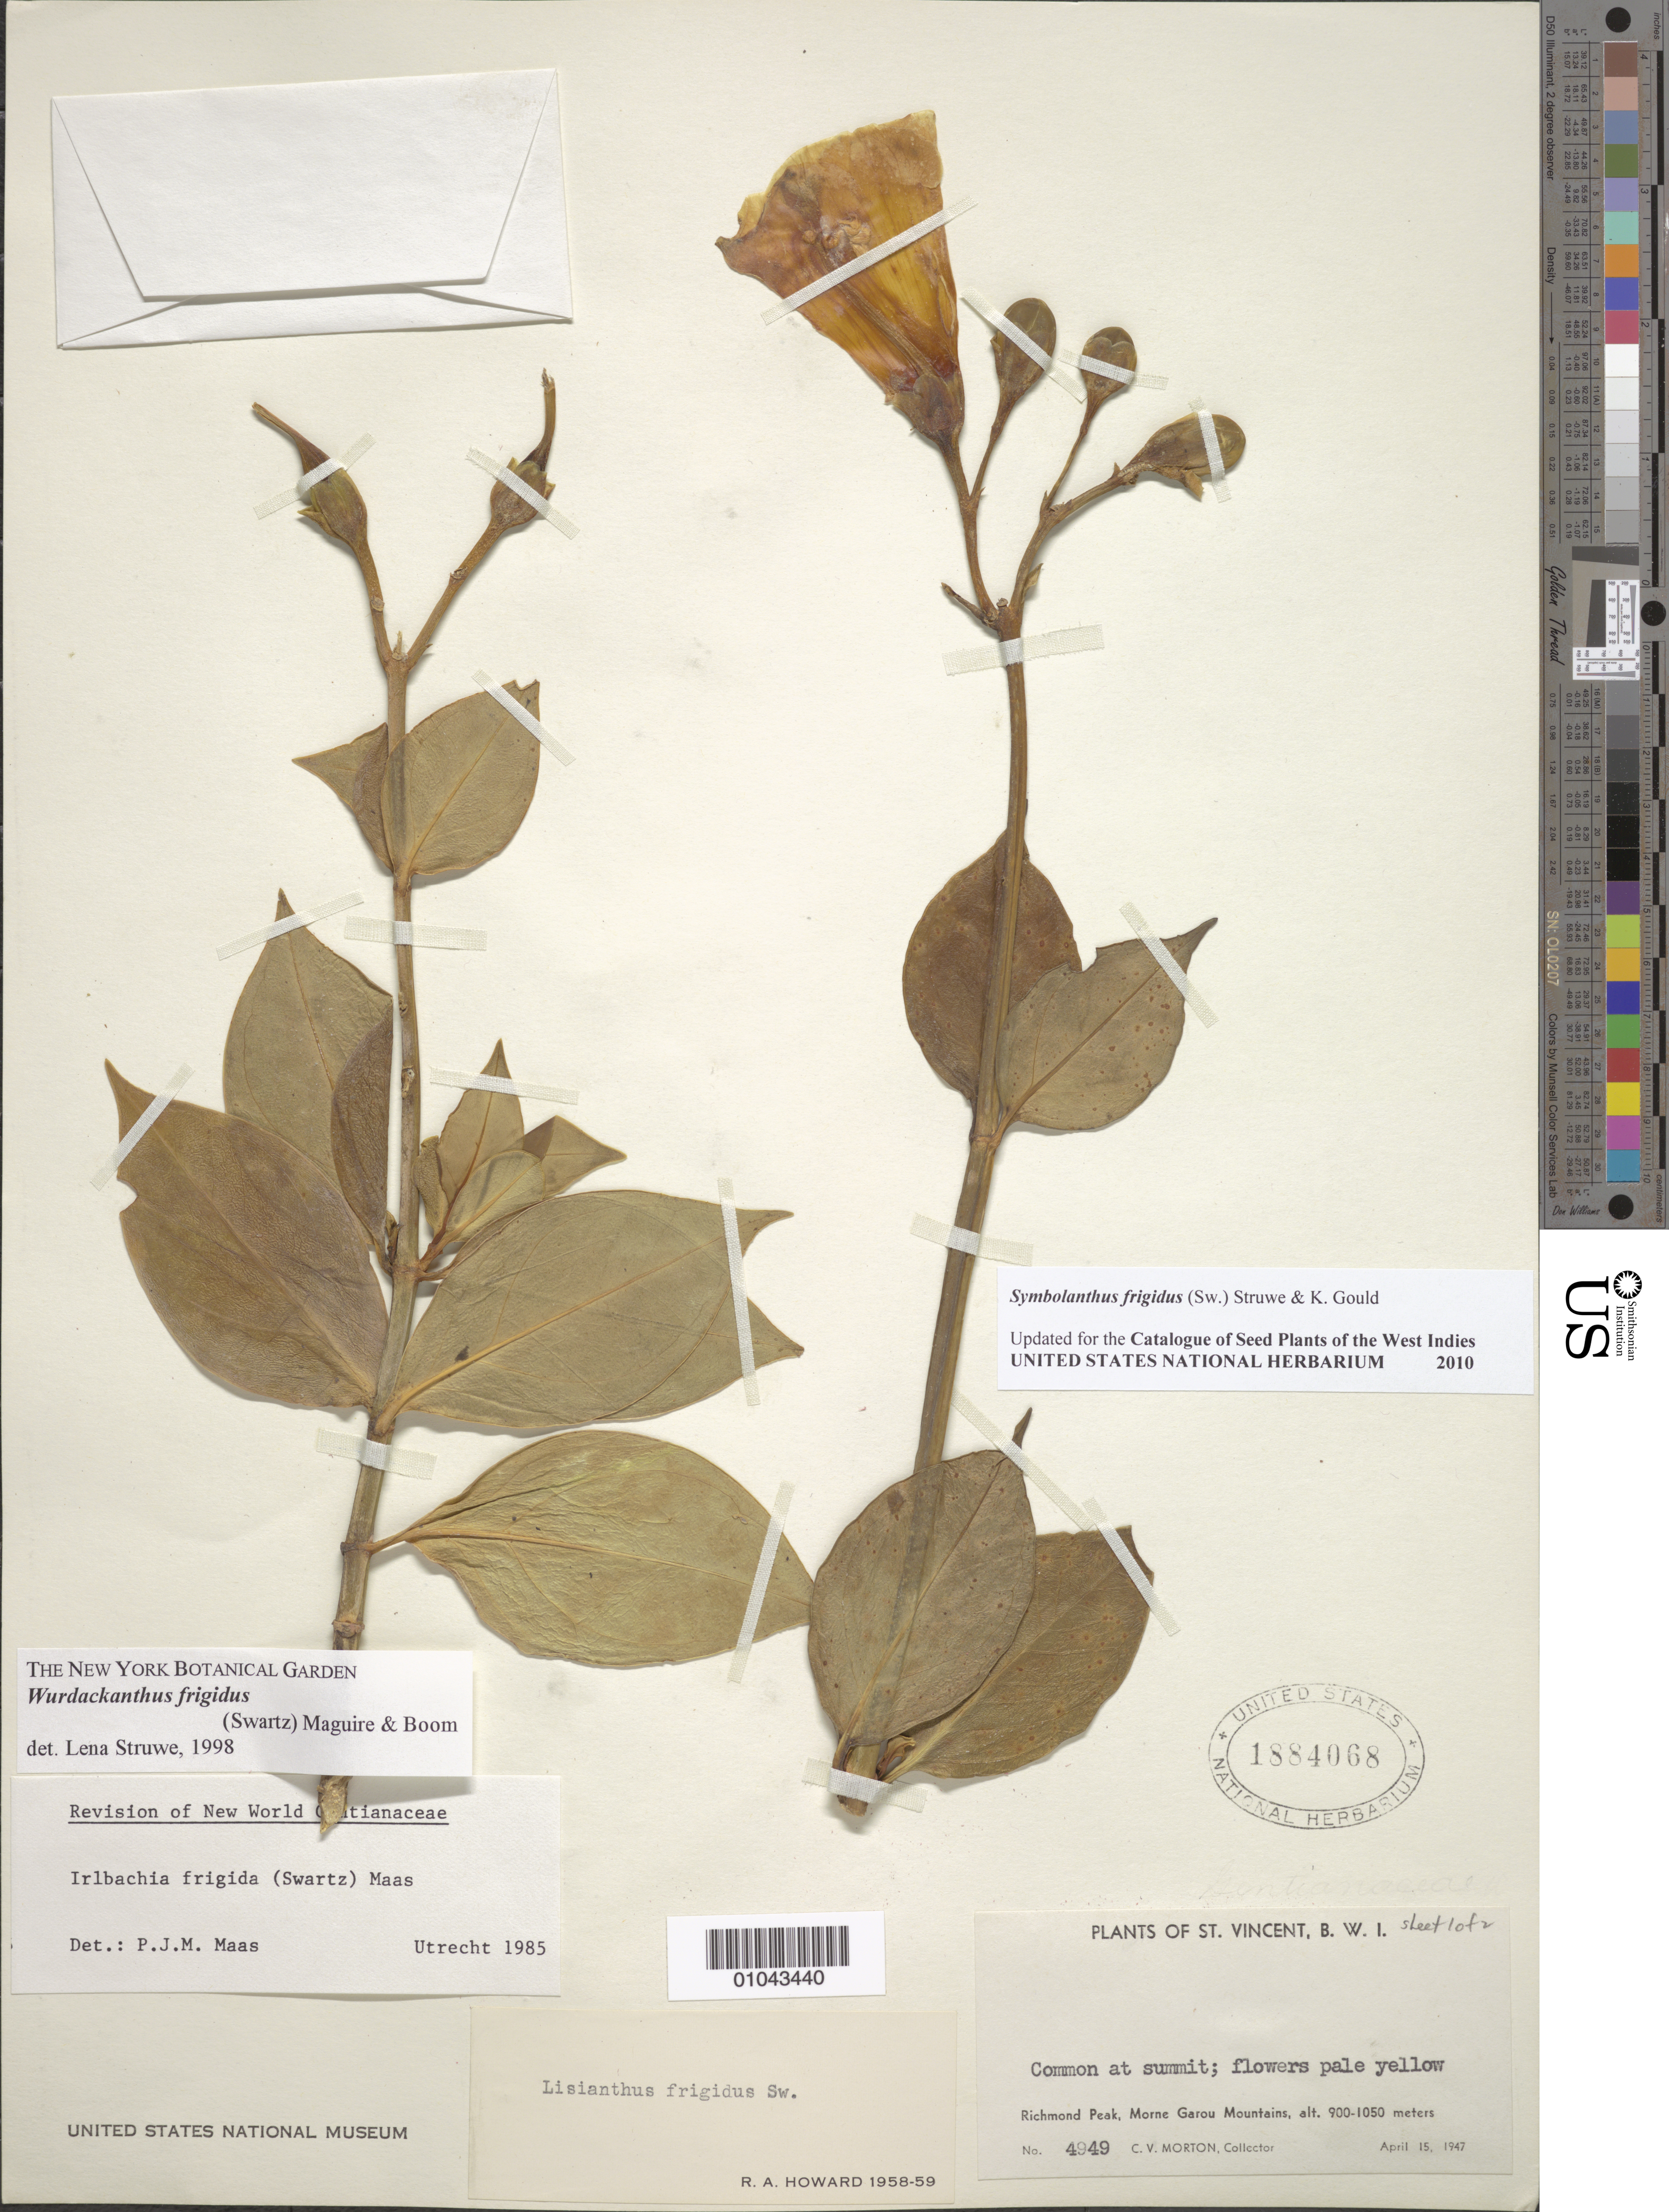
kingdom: Plantae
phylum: Tracheophyta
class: Magnoliopsida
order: Gentianales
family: Gentianaceae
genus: Symbolanthus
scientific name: Symbolanthus frigidus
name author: (Sw.) Struwe & K. R. Gould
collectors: C. V. Morton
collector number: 4949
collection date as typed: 15 Apr 1947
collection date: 1947-04-15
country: St. Vincent - Grenadines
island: St. Vincent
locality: Richmond Peak, Morne Garou Mountains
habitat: Common at summit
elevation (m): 900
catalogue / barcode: US 1884068